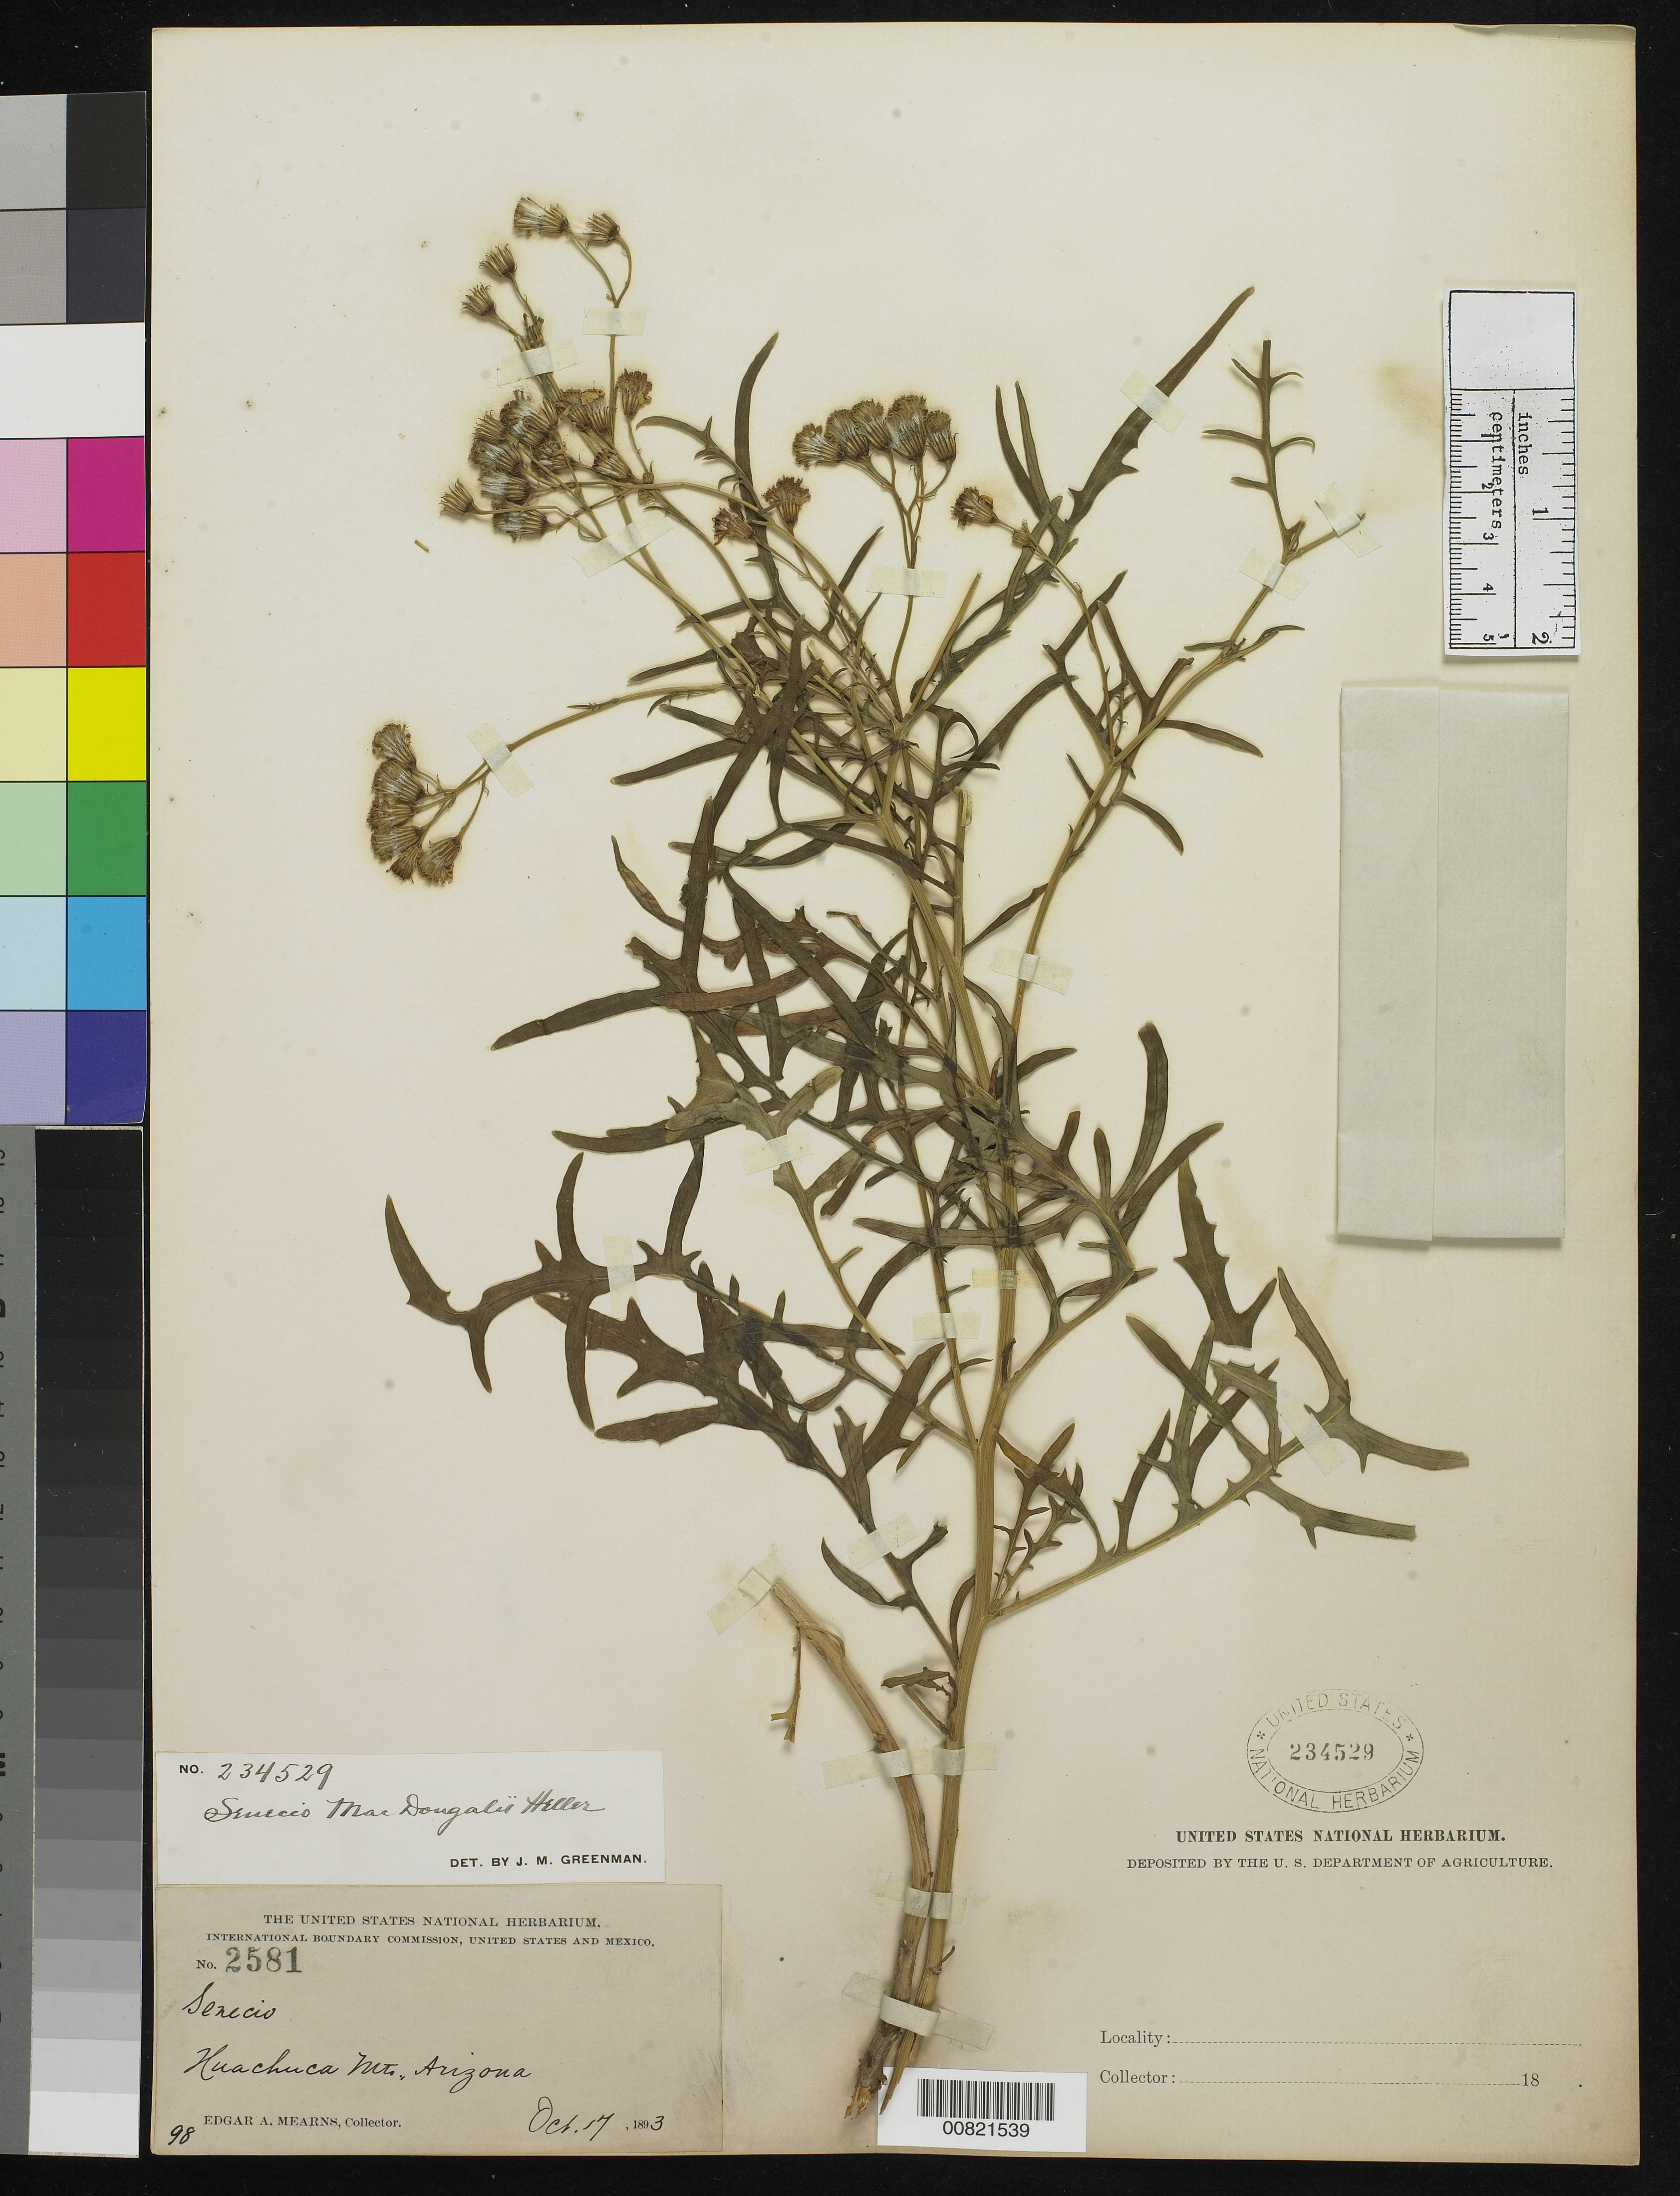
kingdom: Plantae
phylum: Tracheophyta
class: Magnoliopsida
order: Asterales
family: Asteraceae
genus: Senecio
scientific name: Senecio macdougalii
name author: A. Heller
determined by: Greenman, J. M.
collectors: E. A. Mearns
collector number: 2581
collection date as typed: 17 Oct 1893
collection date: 1893-10-17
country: United States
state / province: Arizona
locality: Huachuca Mts.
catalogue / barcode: US 234529